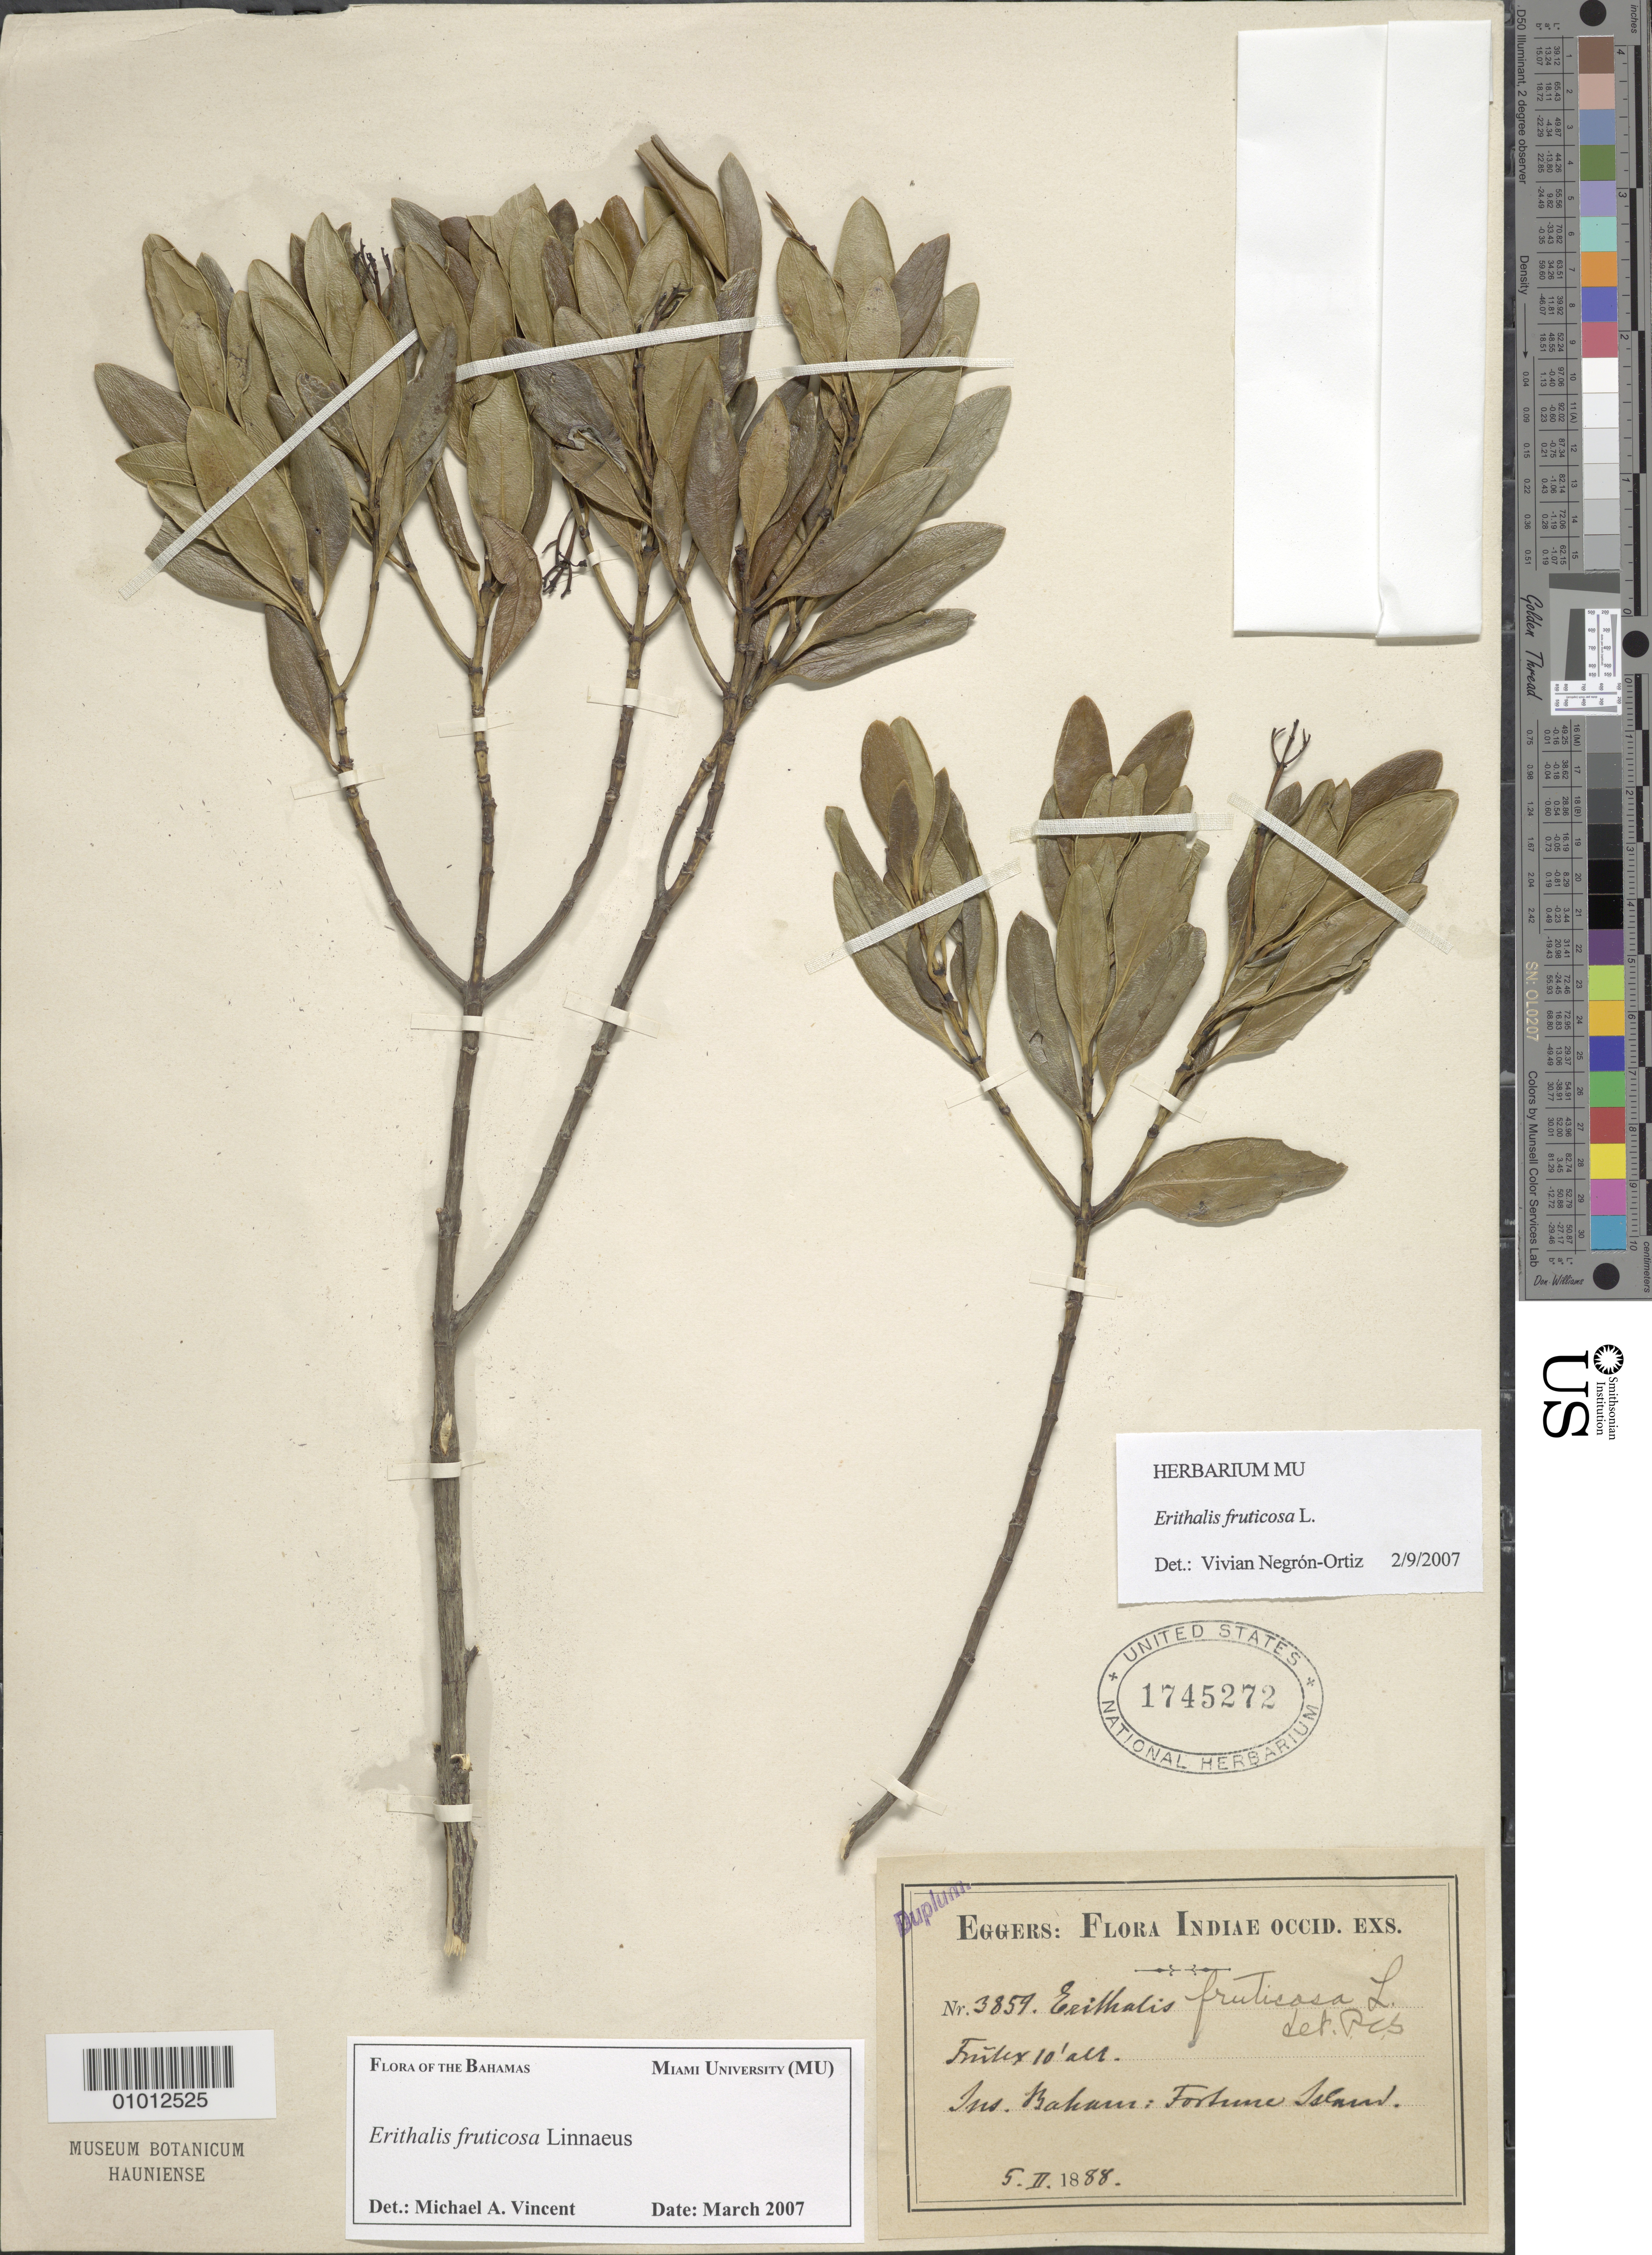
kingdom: Plantae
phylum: Tracheophyta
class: Magnoliopsida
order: Gentianales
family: Rubiaceae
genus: Erithalis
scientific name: Erithalis fruticosa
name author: L.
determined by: Vincent, M. A.; Negrón-Ortiz, V.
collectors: H. F. A. von Eggers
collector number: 3859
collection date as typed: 05 Feb 1888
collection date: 1888-02-05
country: Bahamas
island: Fortune I.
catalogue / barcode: US 1745272